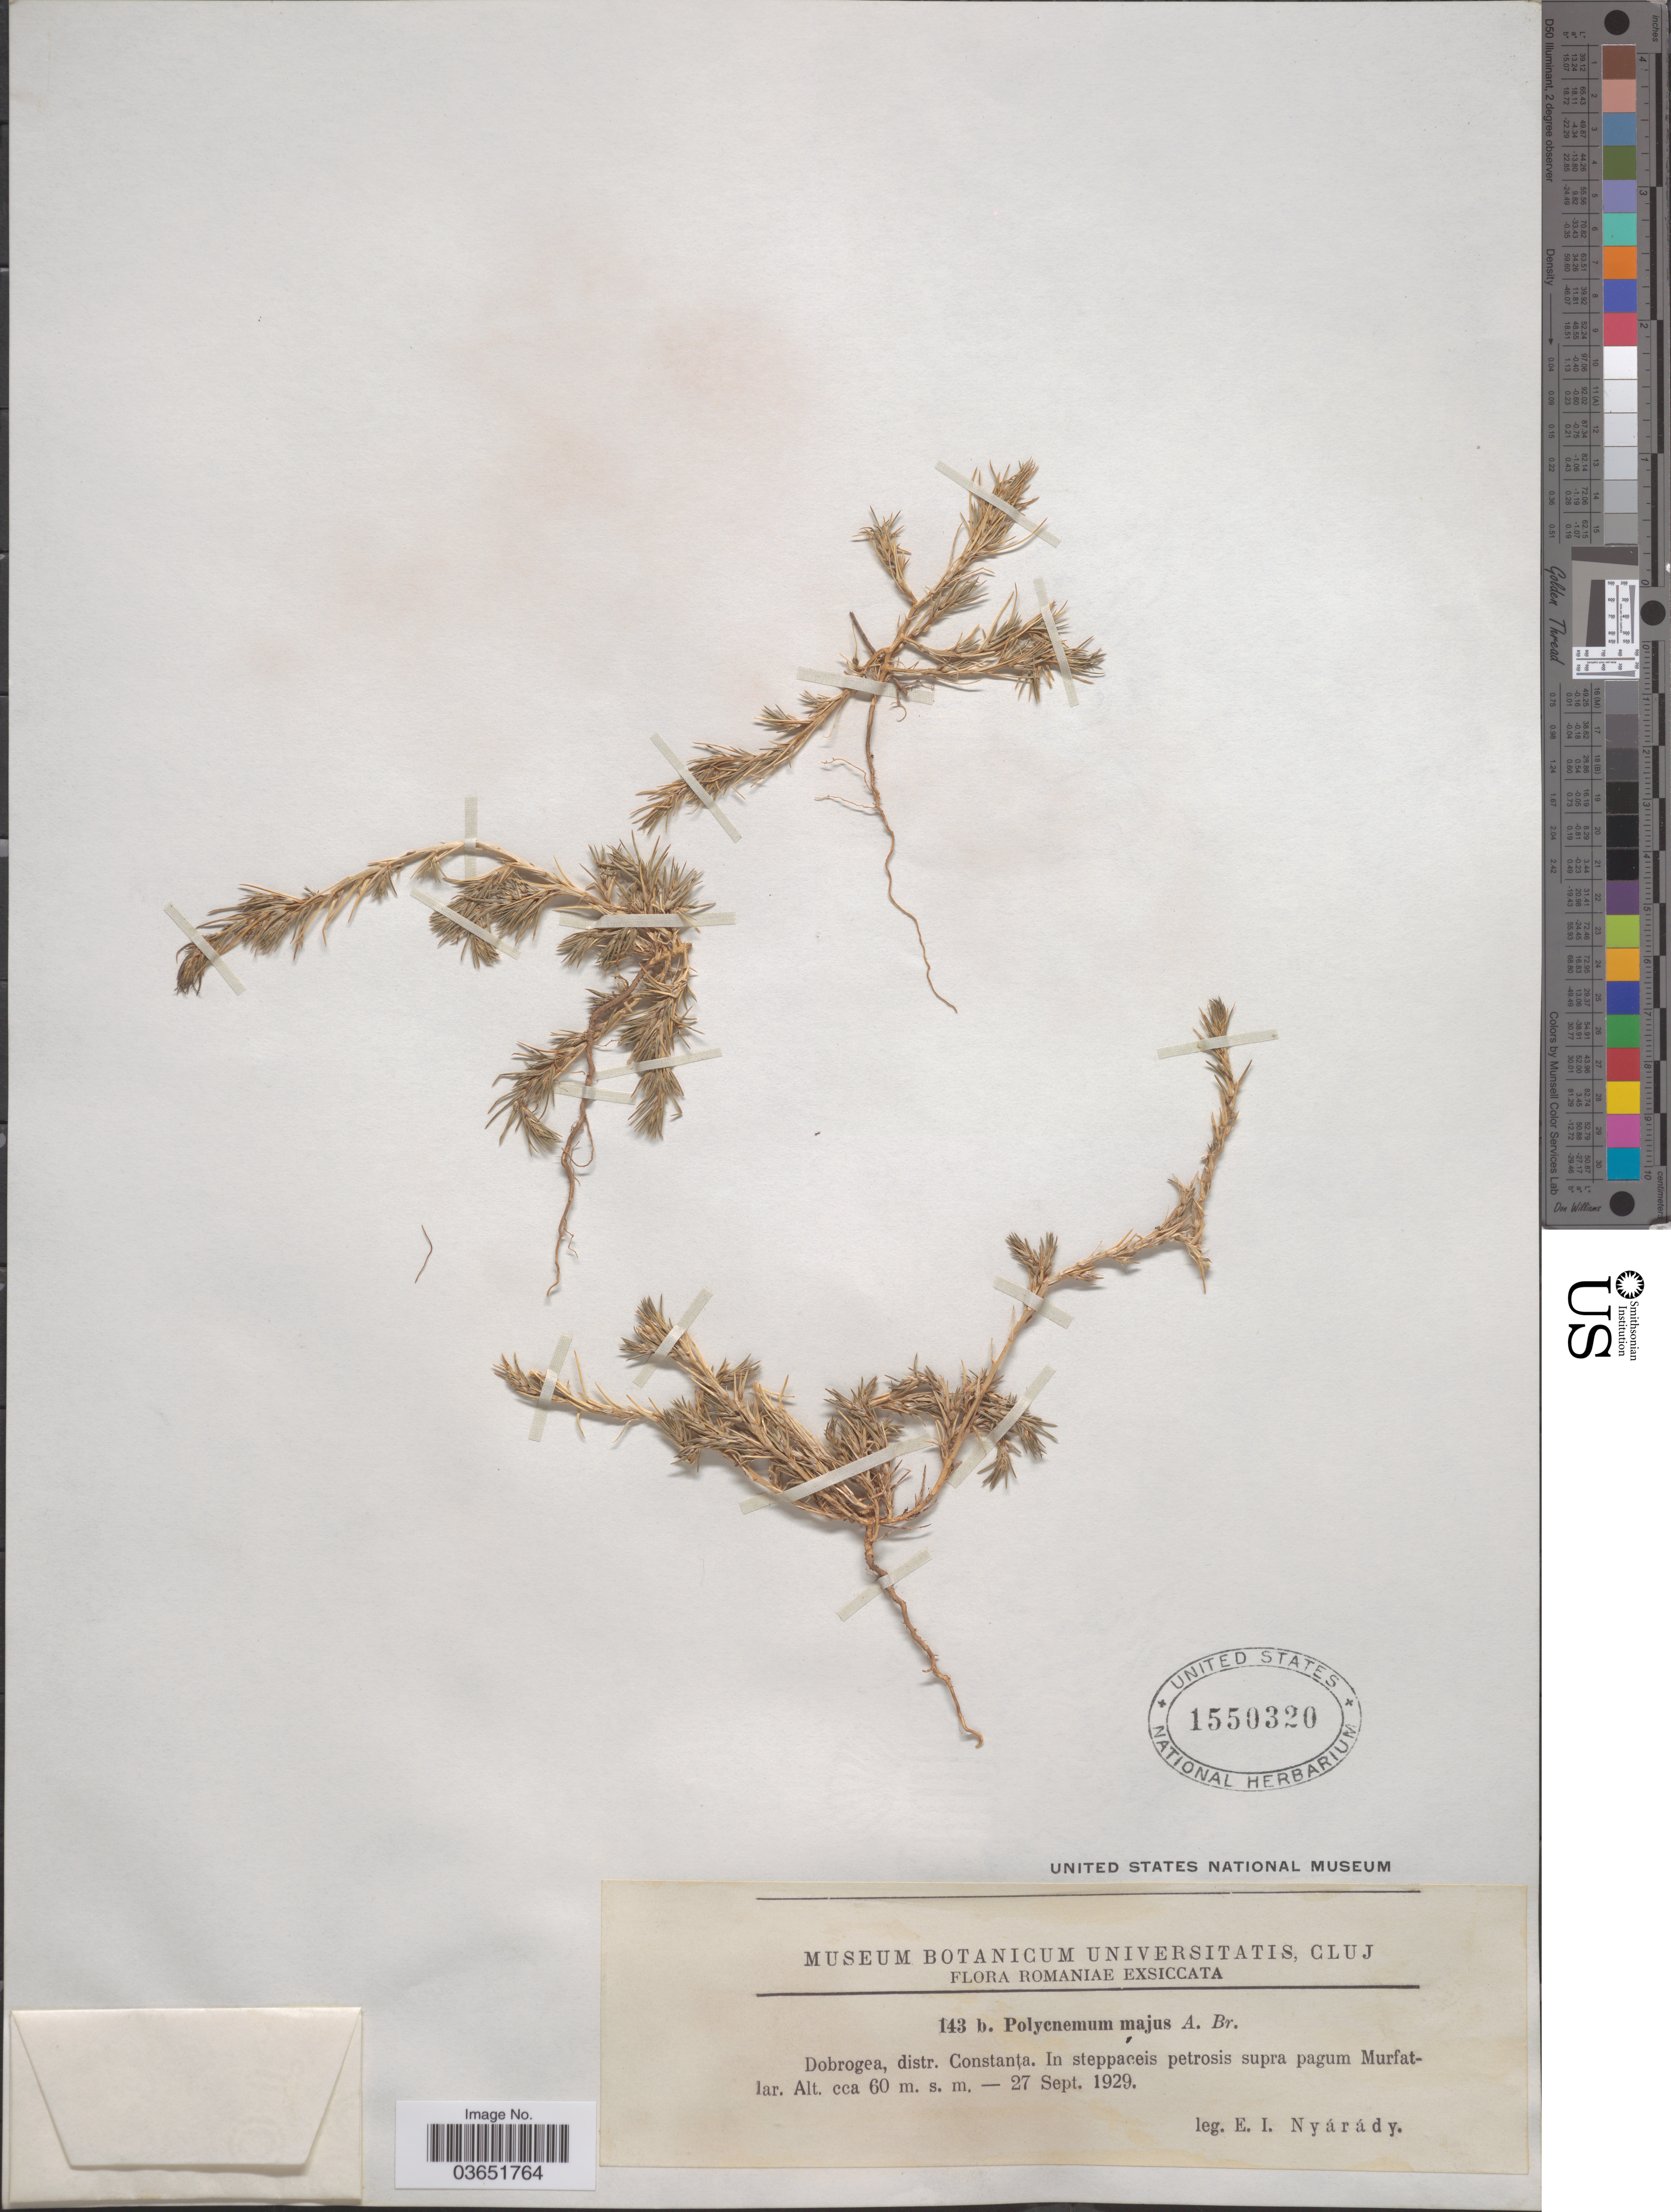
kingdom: Plantae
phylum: Tracheophyta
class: Magnoliopsida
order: Caryophyllales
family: Amaranthaceae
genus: Polycnemum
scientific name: Polycnemum majus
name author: A. Braun ex Bogenh.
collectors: E. Nyárády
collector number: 143b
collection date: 1929-09-27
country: Romania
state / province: Constanta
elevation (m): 60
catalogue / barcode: US 1550320